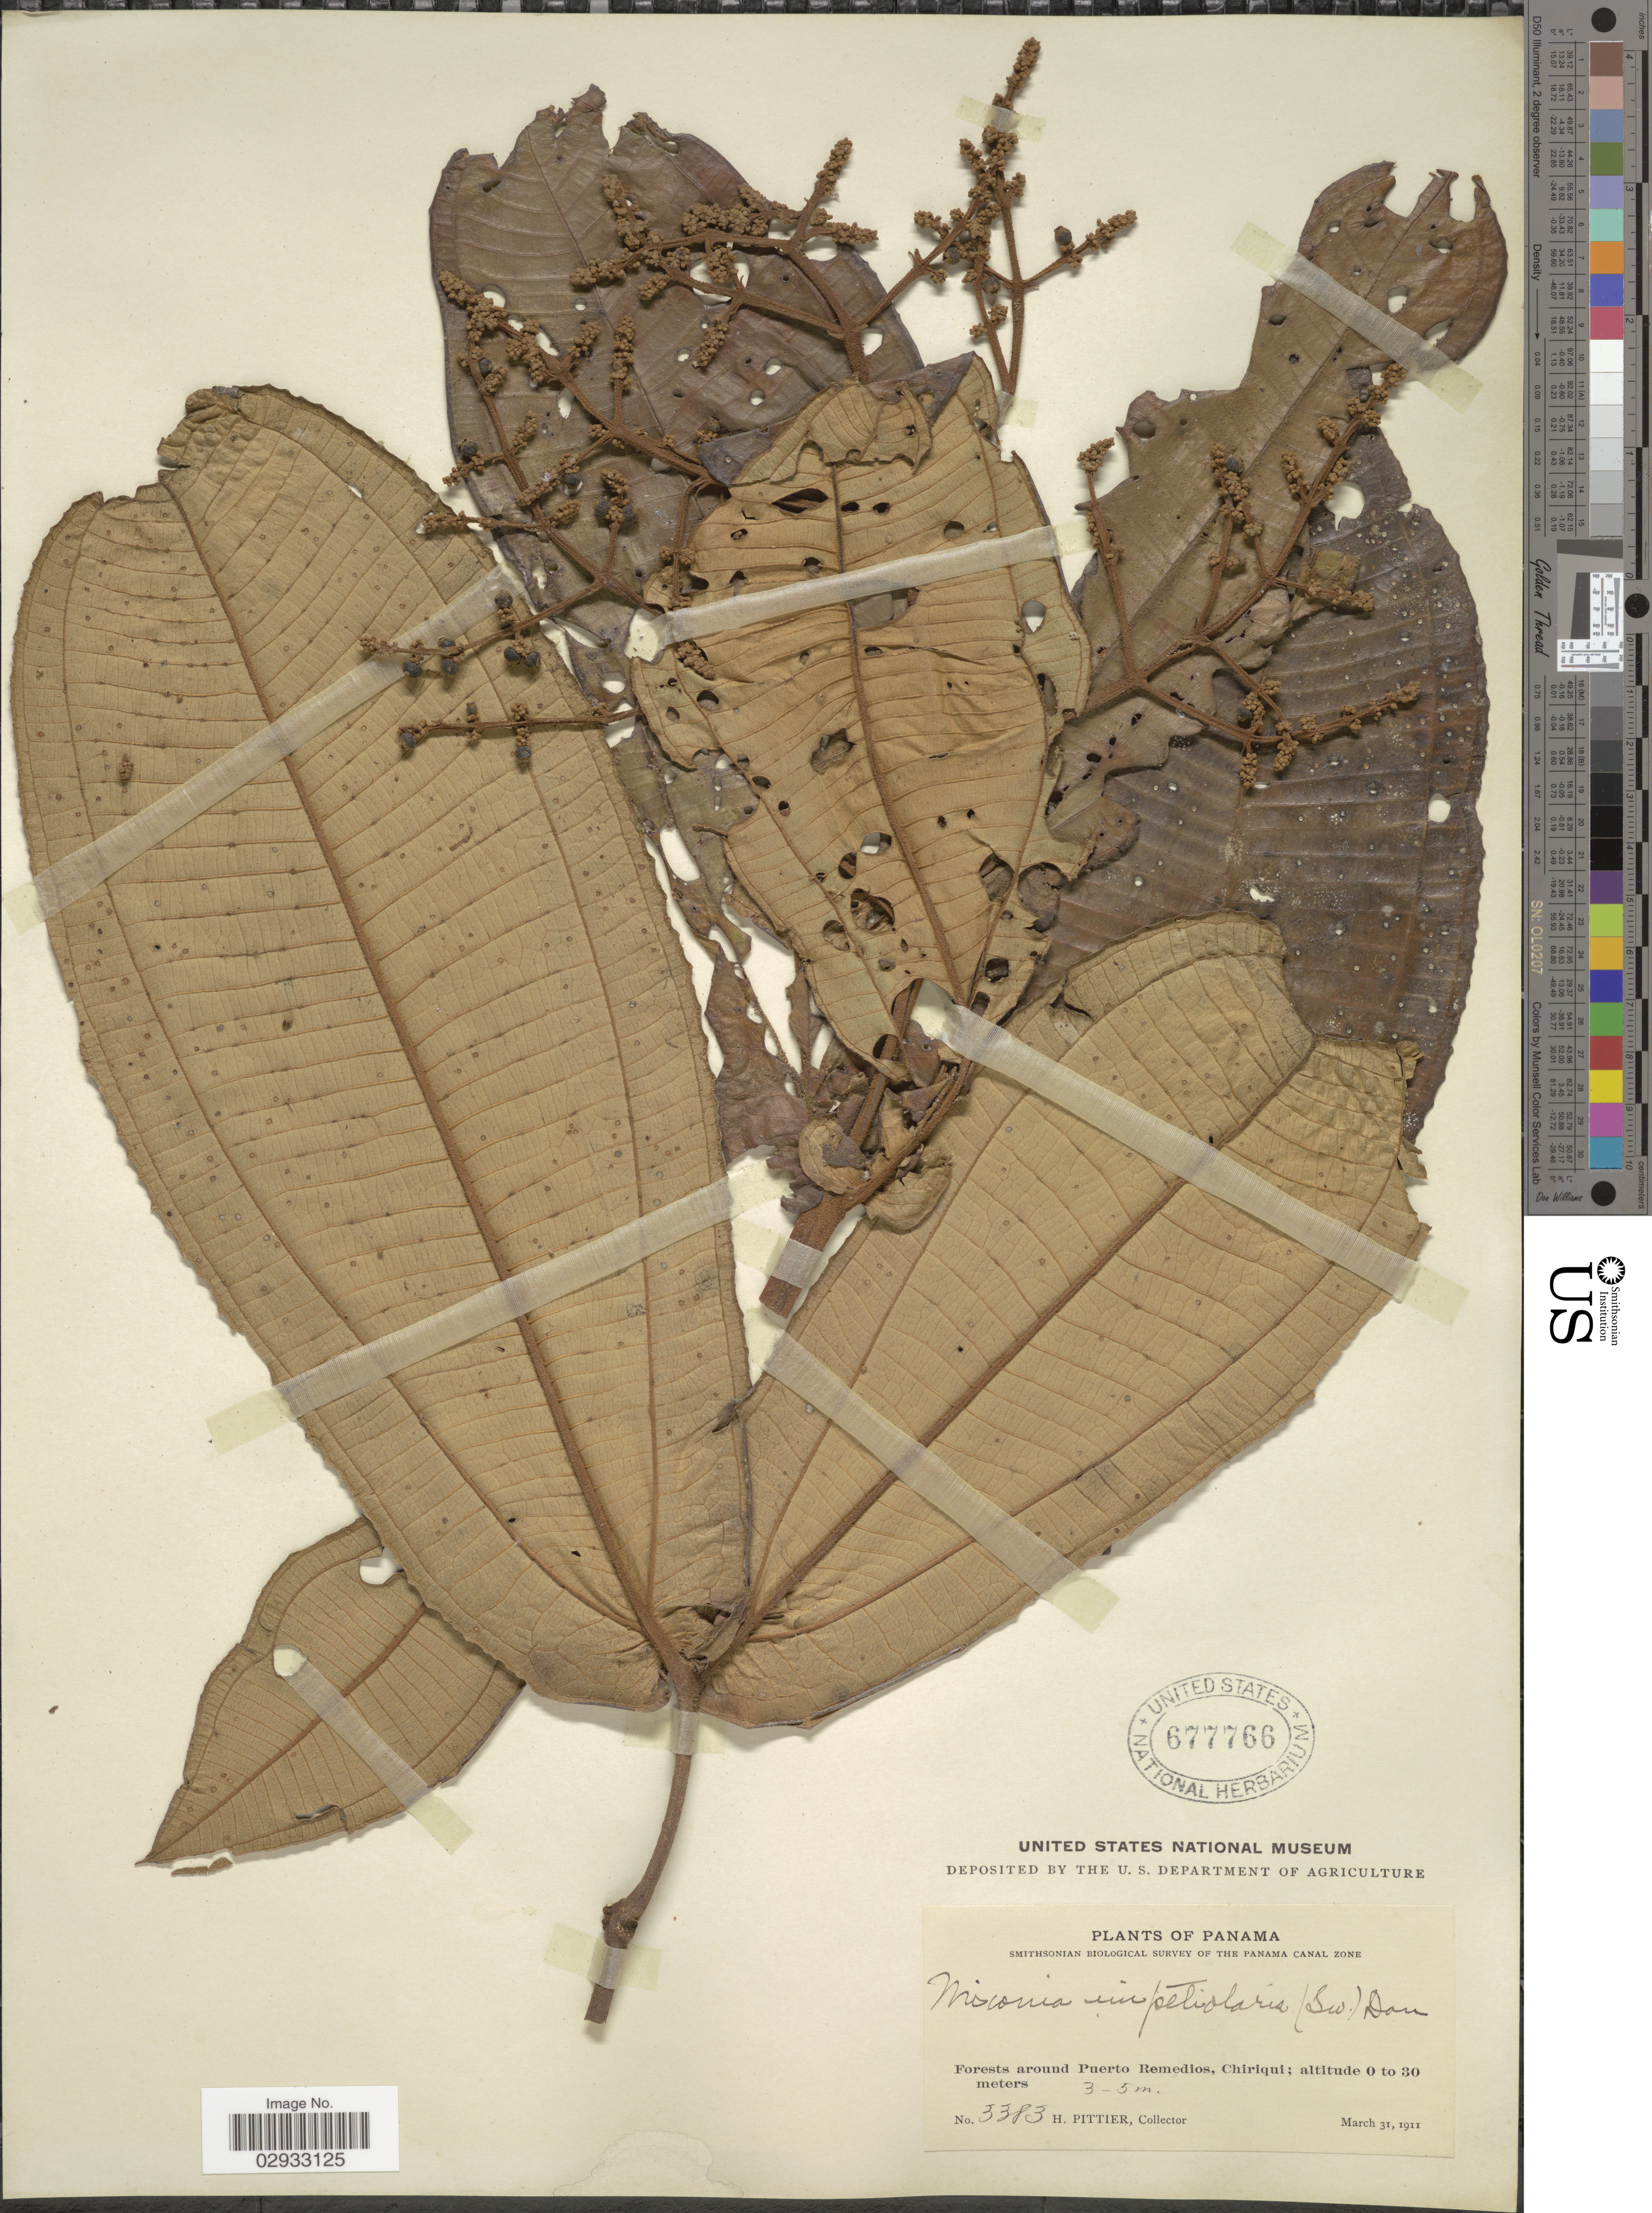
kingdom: Plantae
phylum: Tracheophyta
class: Magnoliopsida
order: Myrtales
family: Melastomataceae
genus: Miconia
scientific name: Miconia impetiolaris var. pandurifolia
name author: Naudin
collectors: H. F. Pittier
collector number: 3383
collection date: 1911-03-31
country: Panama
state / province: Chiriqui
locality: Forests around Puerto Remedios, Chirqui.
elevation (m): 0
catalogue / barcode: US 677766